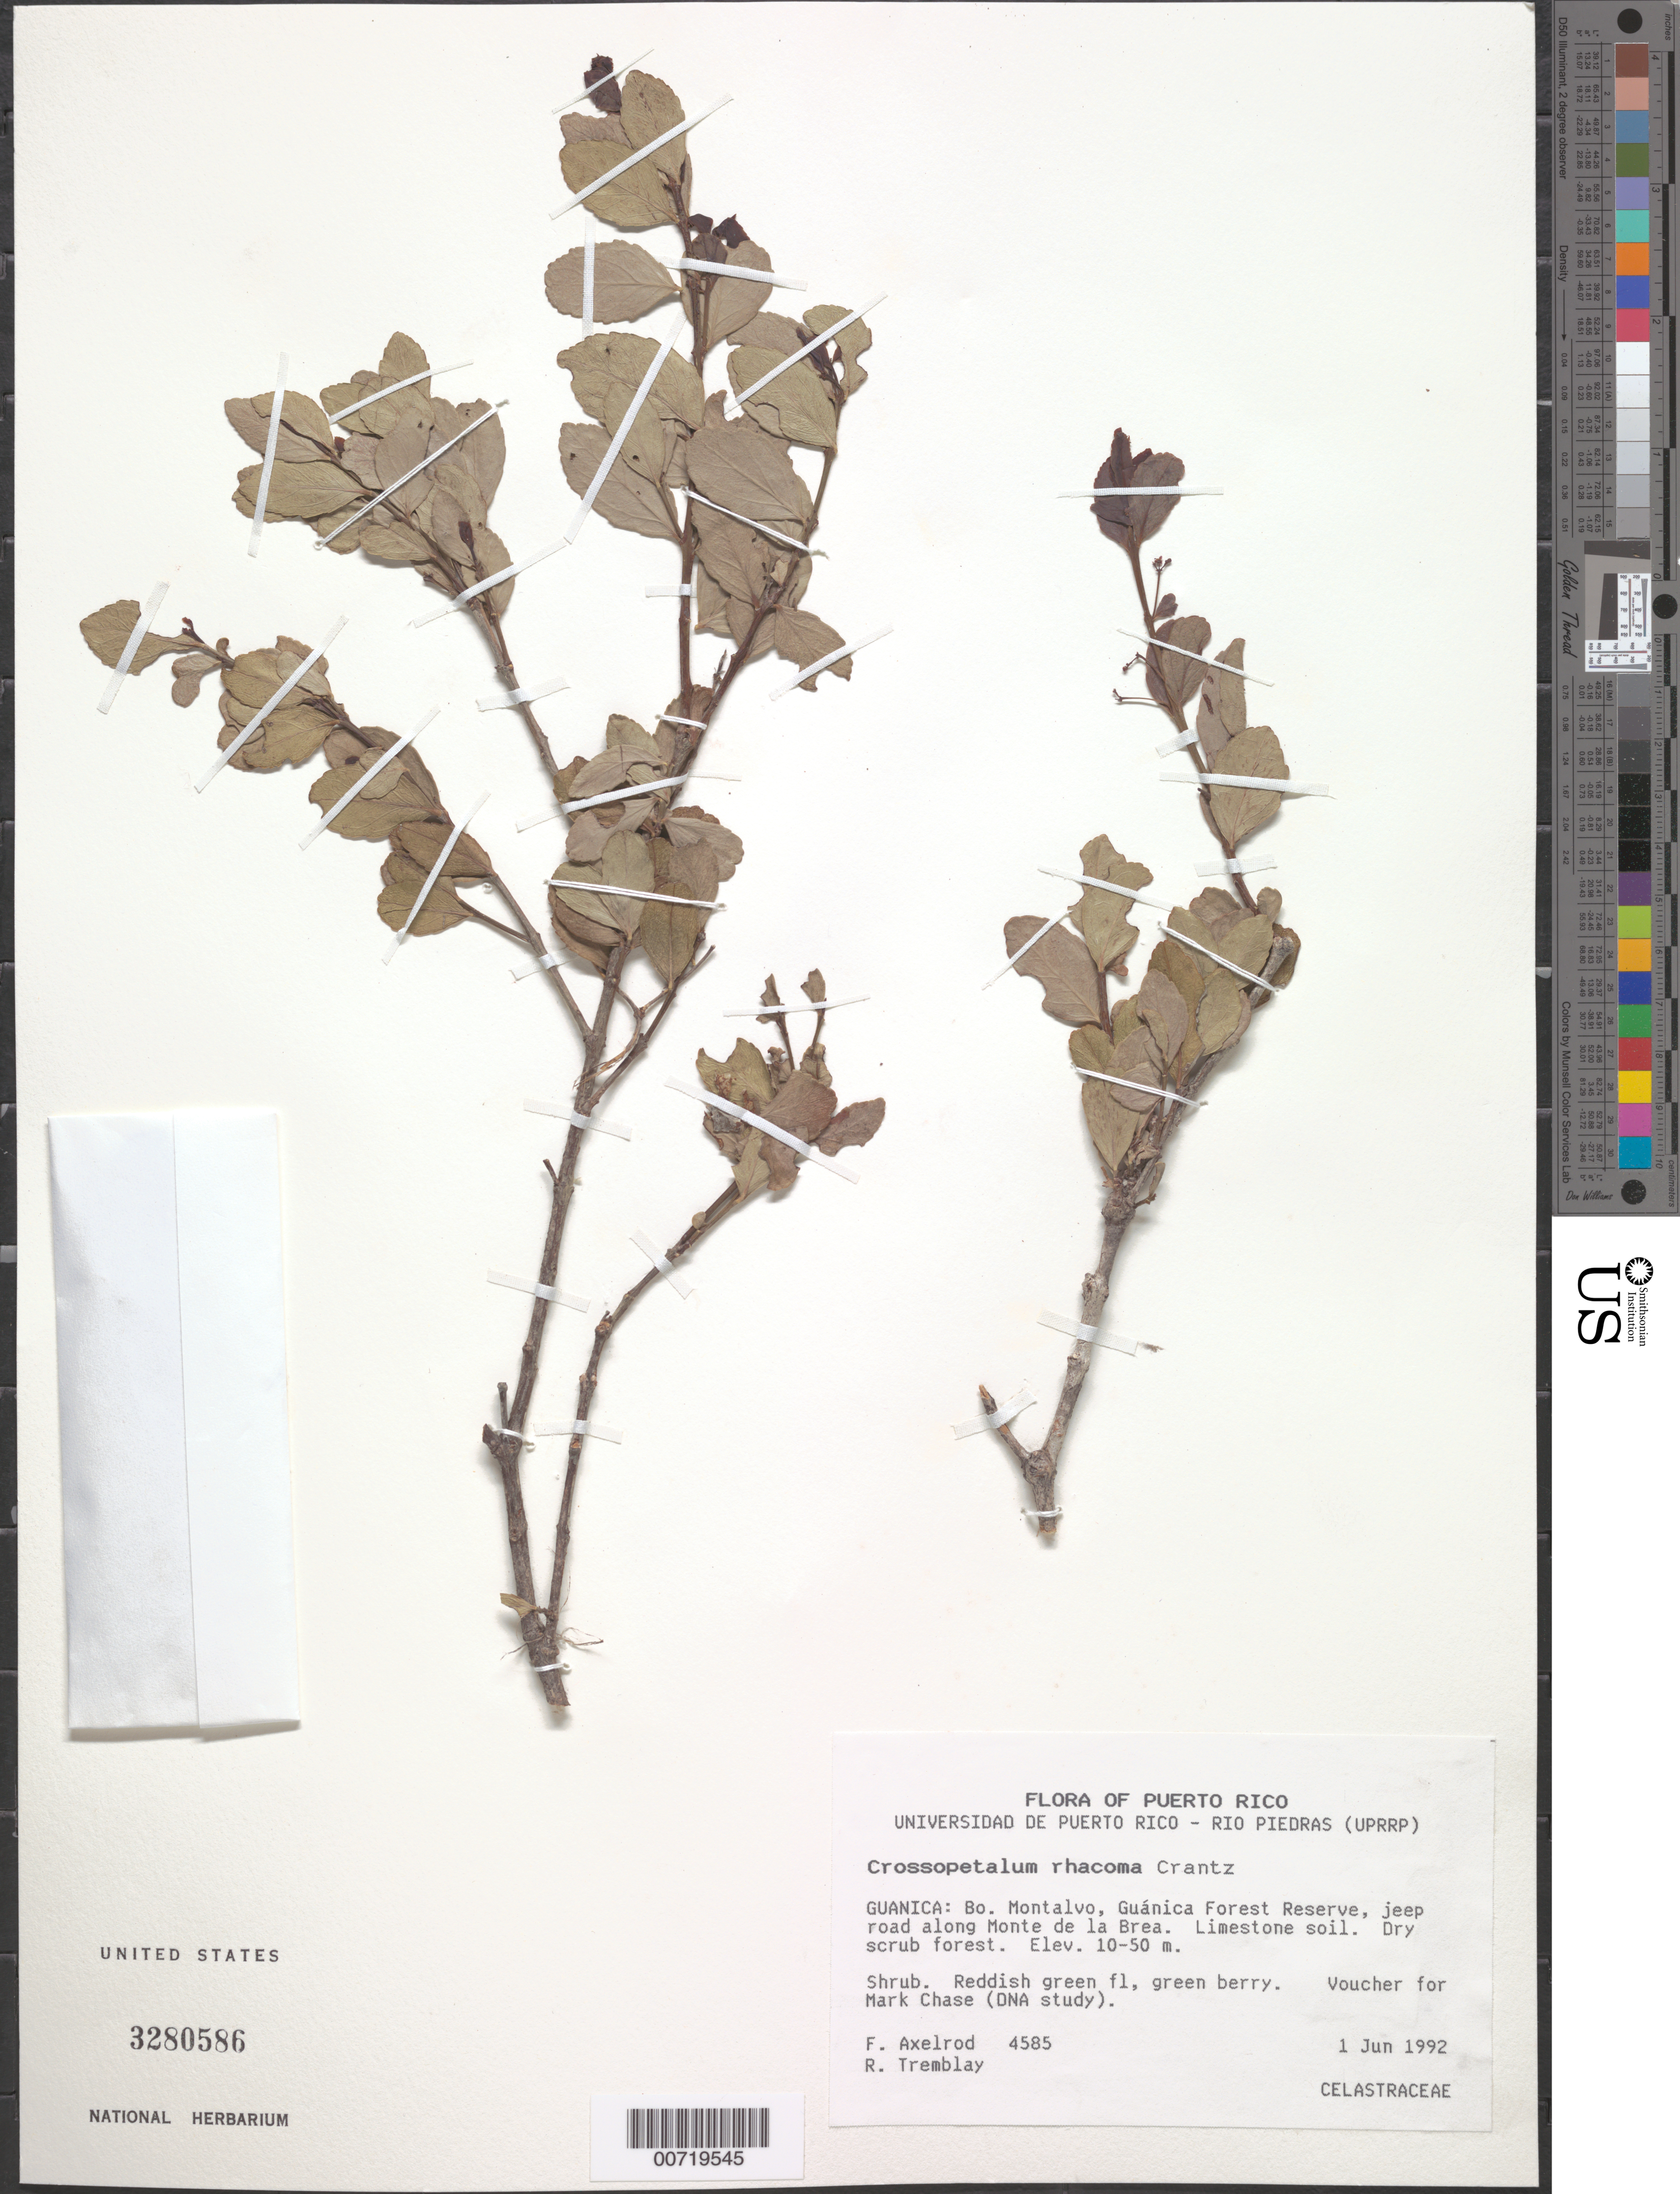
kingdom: Plantae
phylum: Tracheophyta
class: Magnoliopsida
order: Celastrales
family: Celastraceae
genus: Crossopetalum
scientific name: Crossopetalum rhacoma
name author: Crantz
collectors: F. S. Axelrod & R. L. Tremblay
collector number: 4585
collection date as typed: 01 Jun 1992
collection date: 1992-06-01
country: Puerto Rico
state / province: Guánica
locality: Guanica: Bo. Montalvo, Guánica Forest Reserve, jeep road along Monte de la Brea.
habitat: Dry scrub forest on limestone.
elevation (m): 10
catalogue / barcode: US 3280586